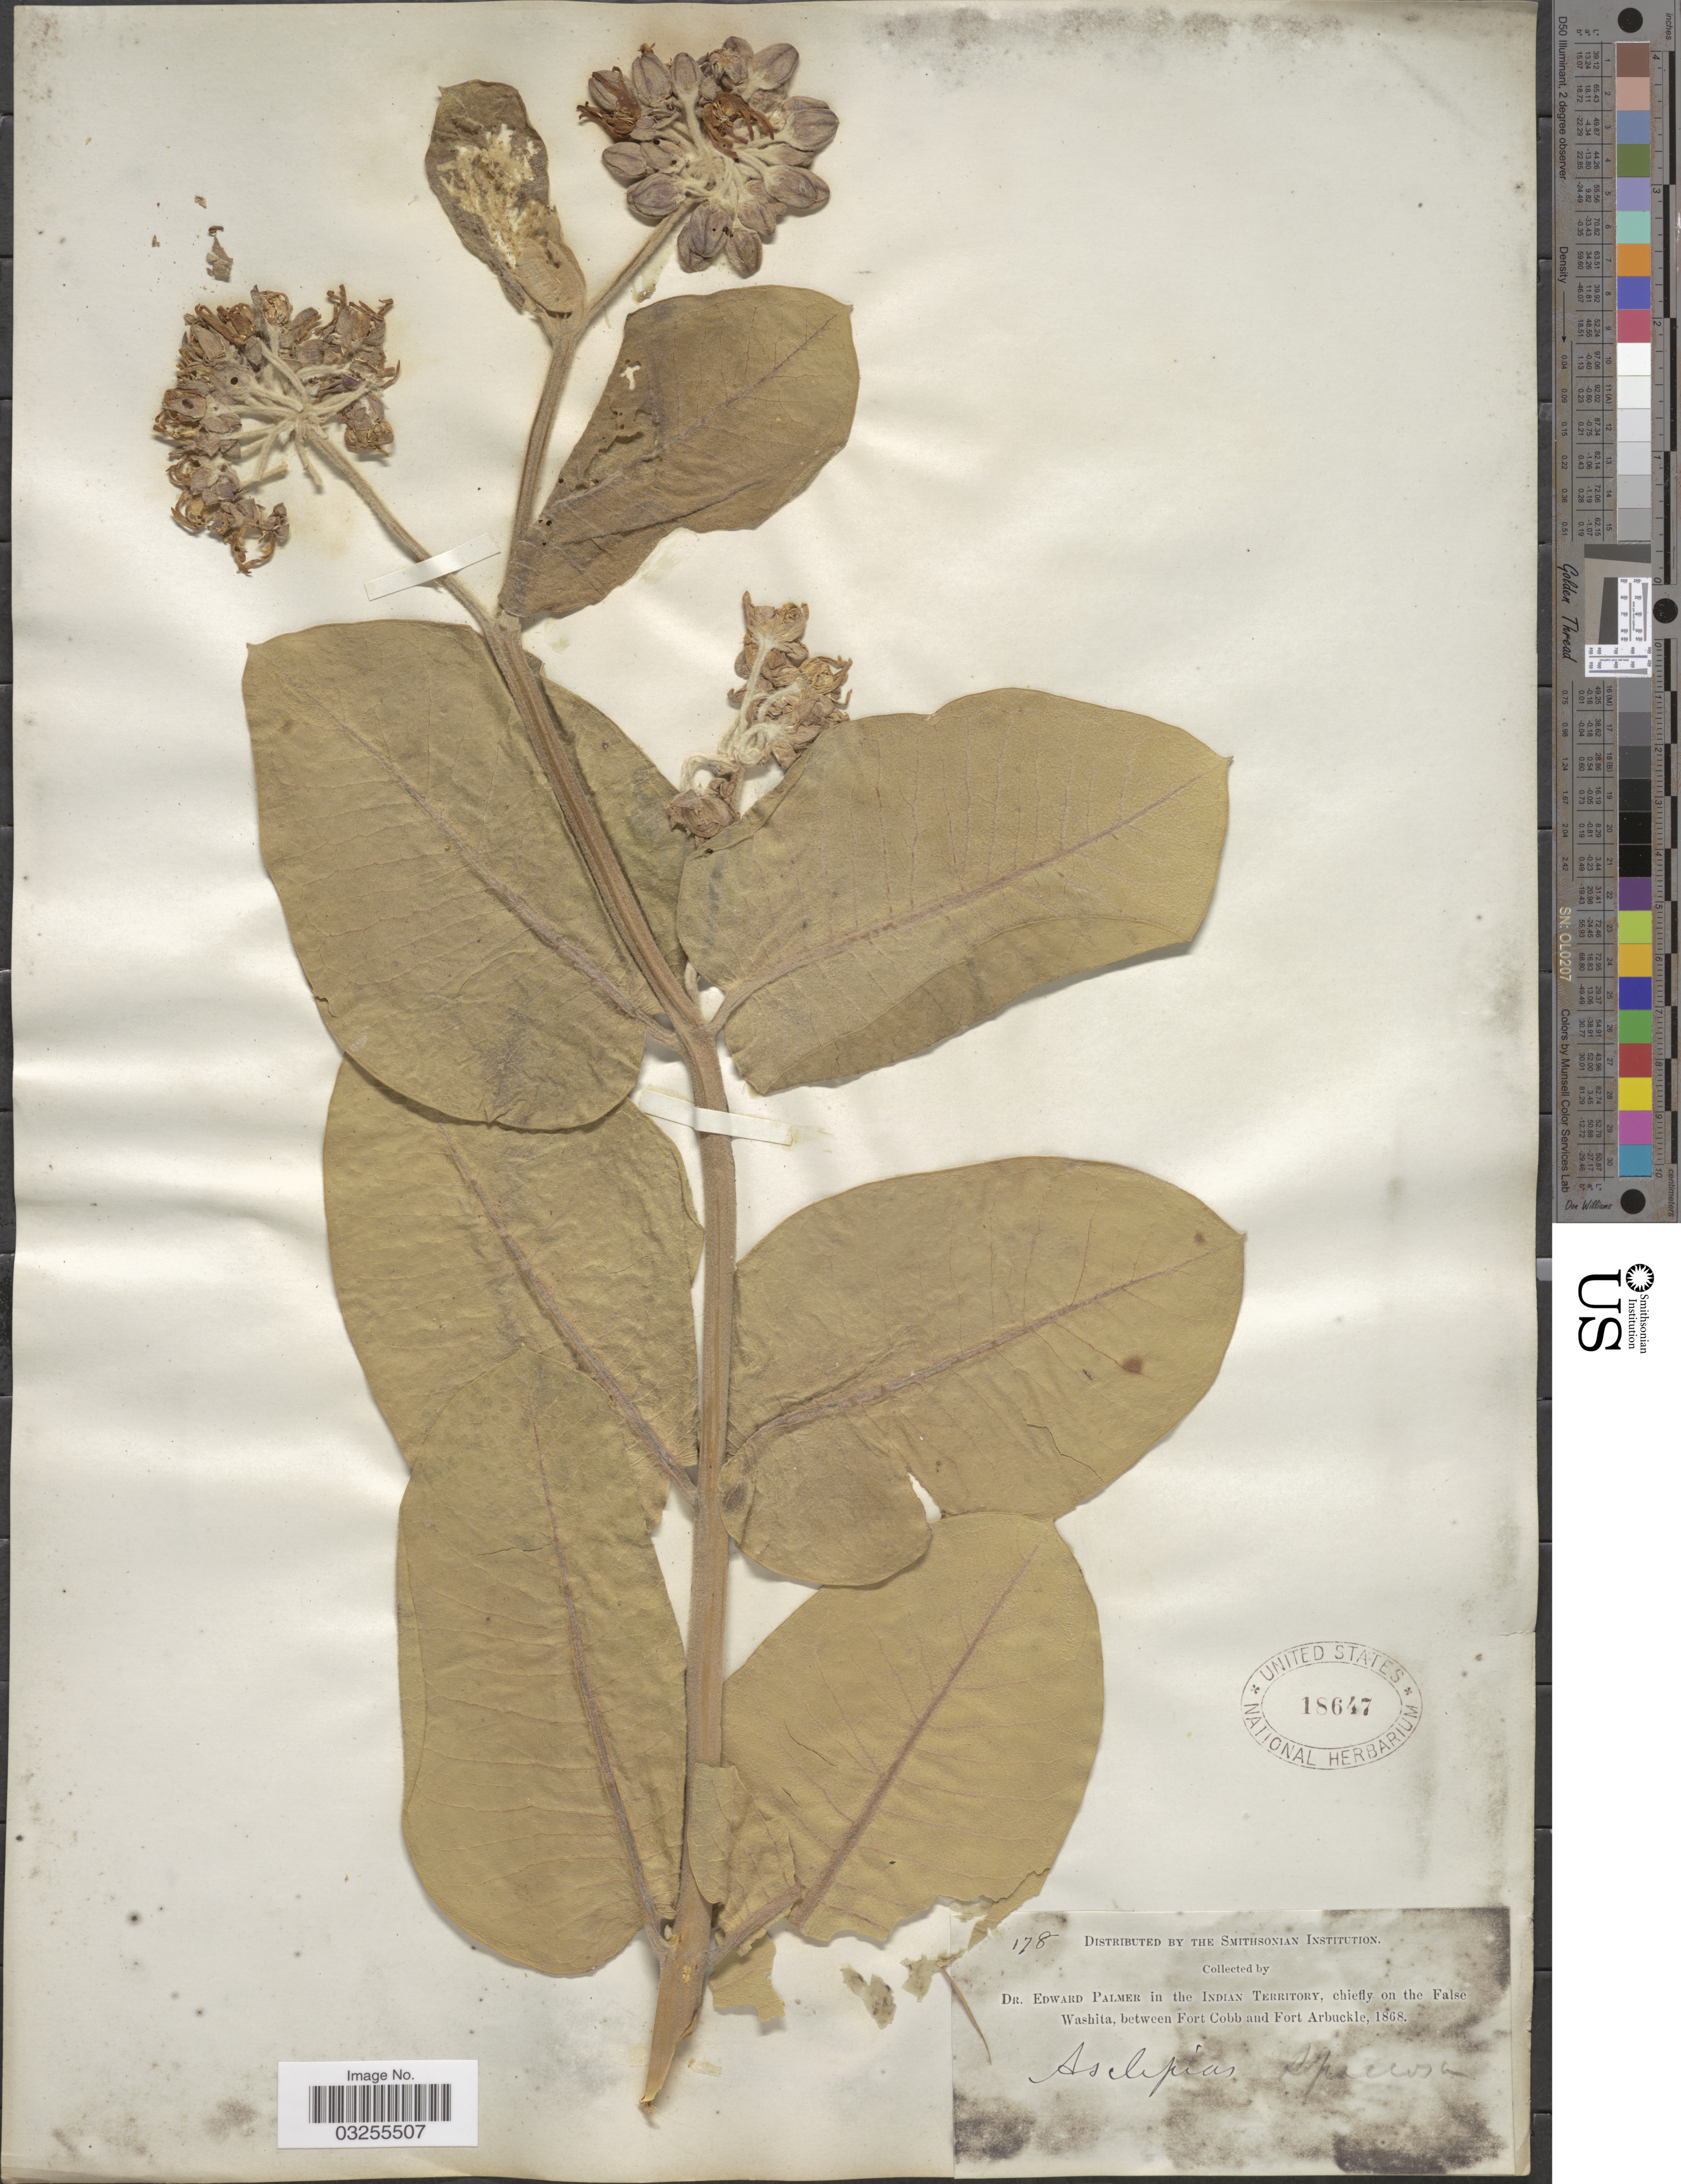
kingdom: Plantae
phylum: Tracheophyta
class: Magnoliopsida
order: Gentianales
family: Apocynaceae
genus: Asclepias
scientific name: Asclepias speciosa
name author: Torr.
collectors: E. Palmer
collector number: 178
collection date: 1868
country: United States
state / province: Oklahoma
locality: In the Indian Territory, chiefly on the False Washita, between Fort Cobb and Fort Arbuckle.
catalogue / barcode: US 18647